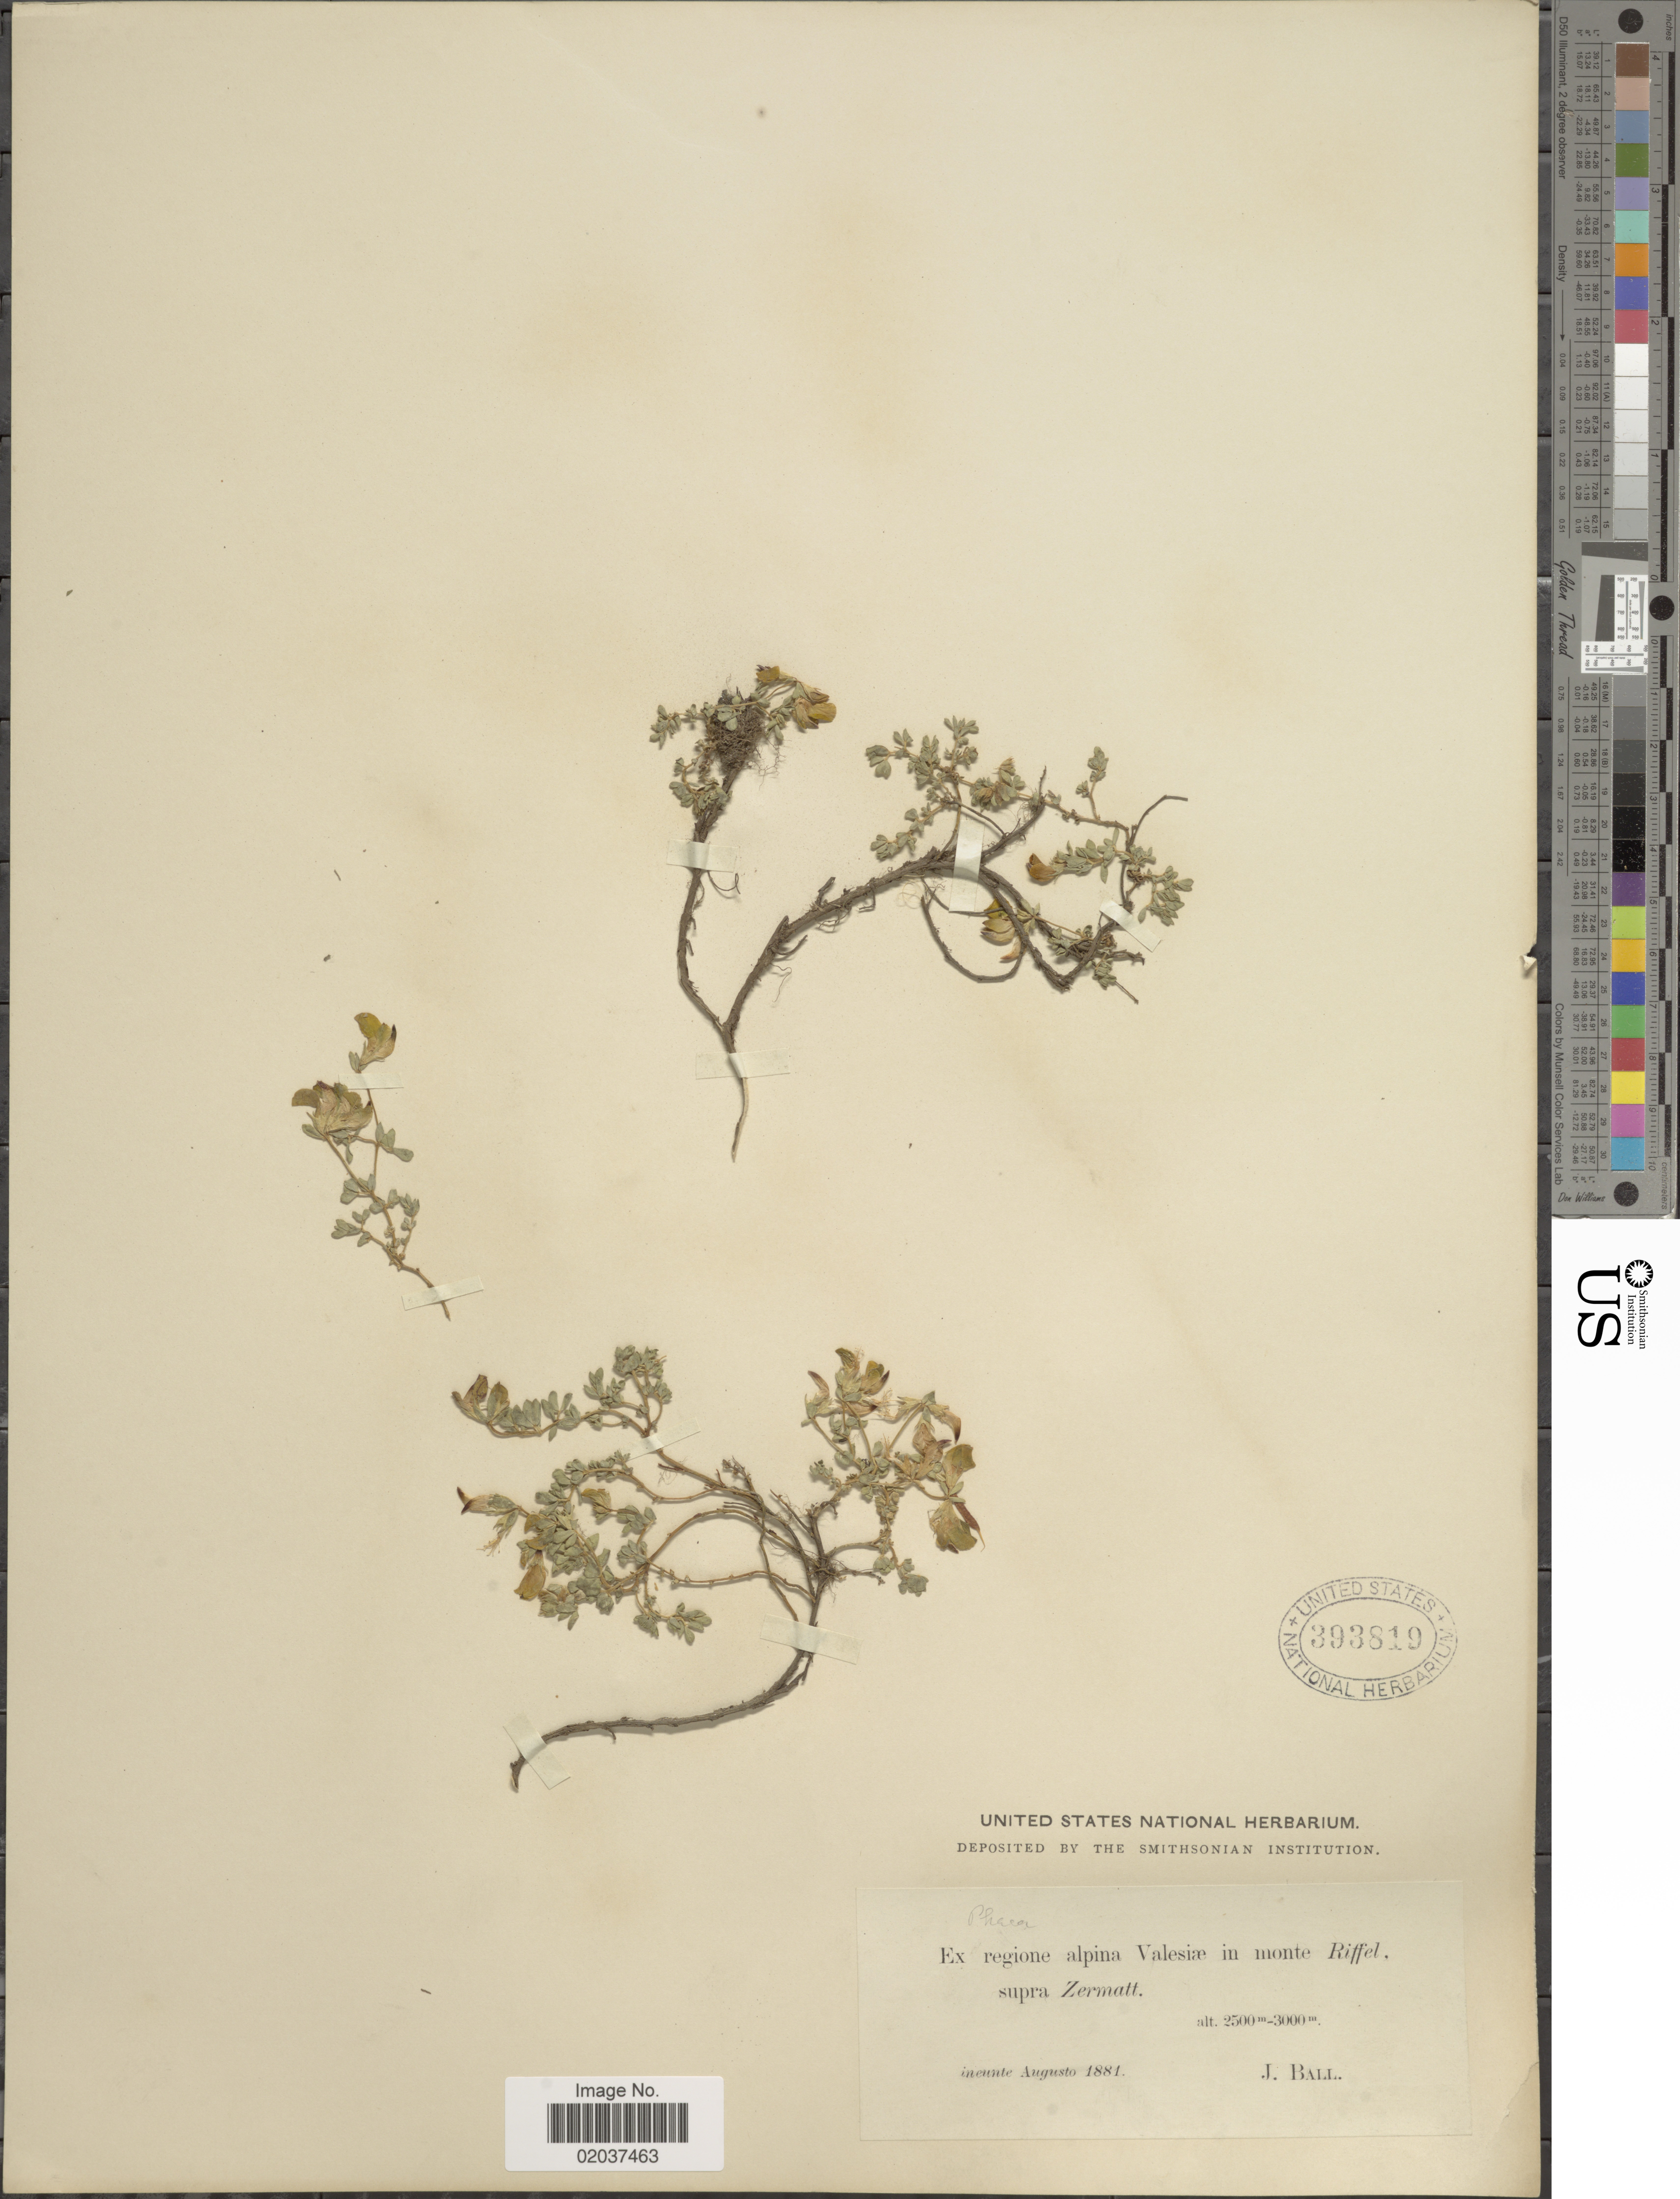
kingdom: Plantae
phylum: Tracheophyta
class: Magnoliopsida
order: Fabales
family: Fabaceae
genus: Astragalus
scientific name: Astragalus sp.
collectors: J. Ball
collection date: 1881-08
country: Switzerland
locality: Regine alpina Valesiae in monte Riffel supra Zermatt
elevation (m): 2500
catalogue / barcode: US 393819